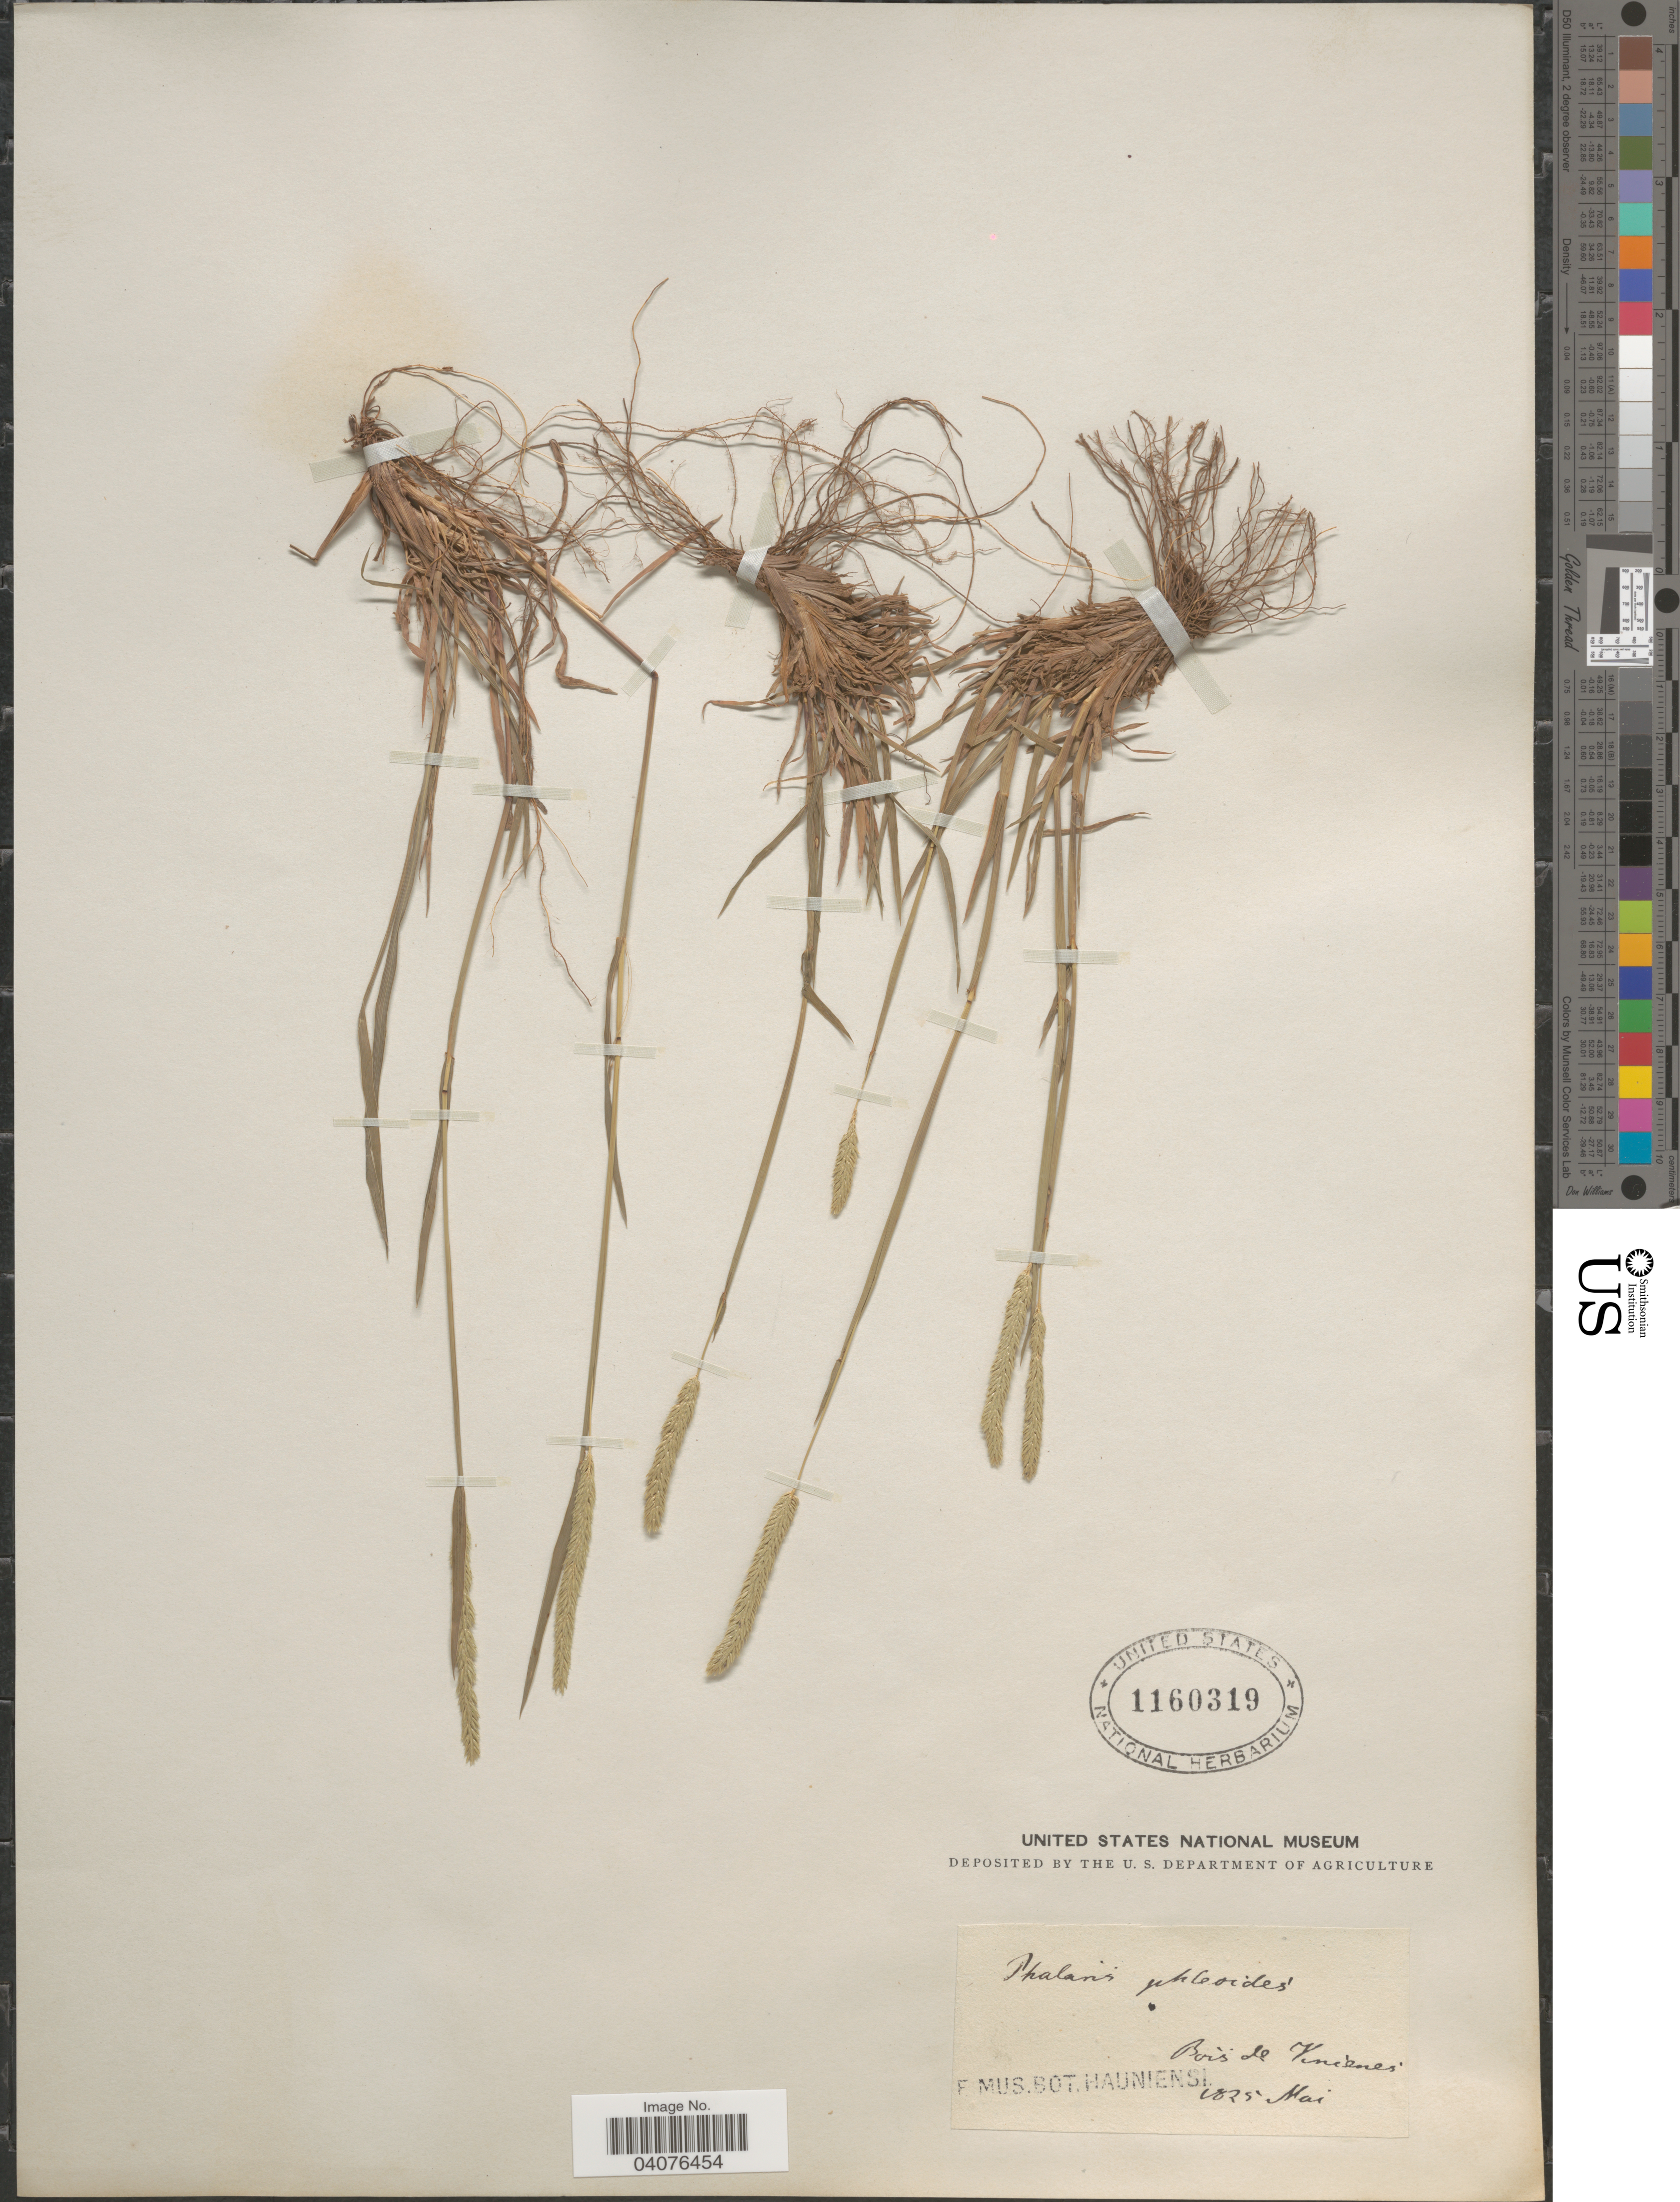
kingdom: Plantae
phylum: Tracheophyta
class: Liliopsida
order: Poales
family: Poaceae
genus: Phleum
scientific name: Phleum phleoides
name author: (L.) H. Karst.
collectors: ex Mus. Bot. Hauniense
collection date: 1825-05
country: France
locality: Bois de Vincenes.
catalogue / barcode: US 1160319